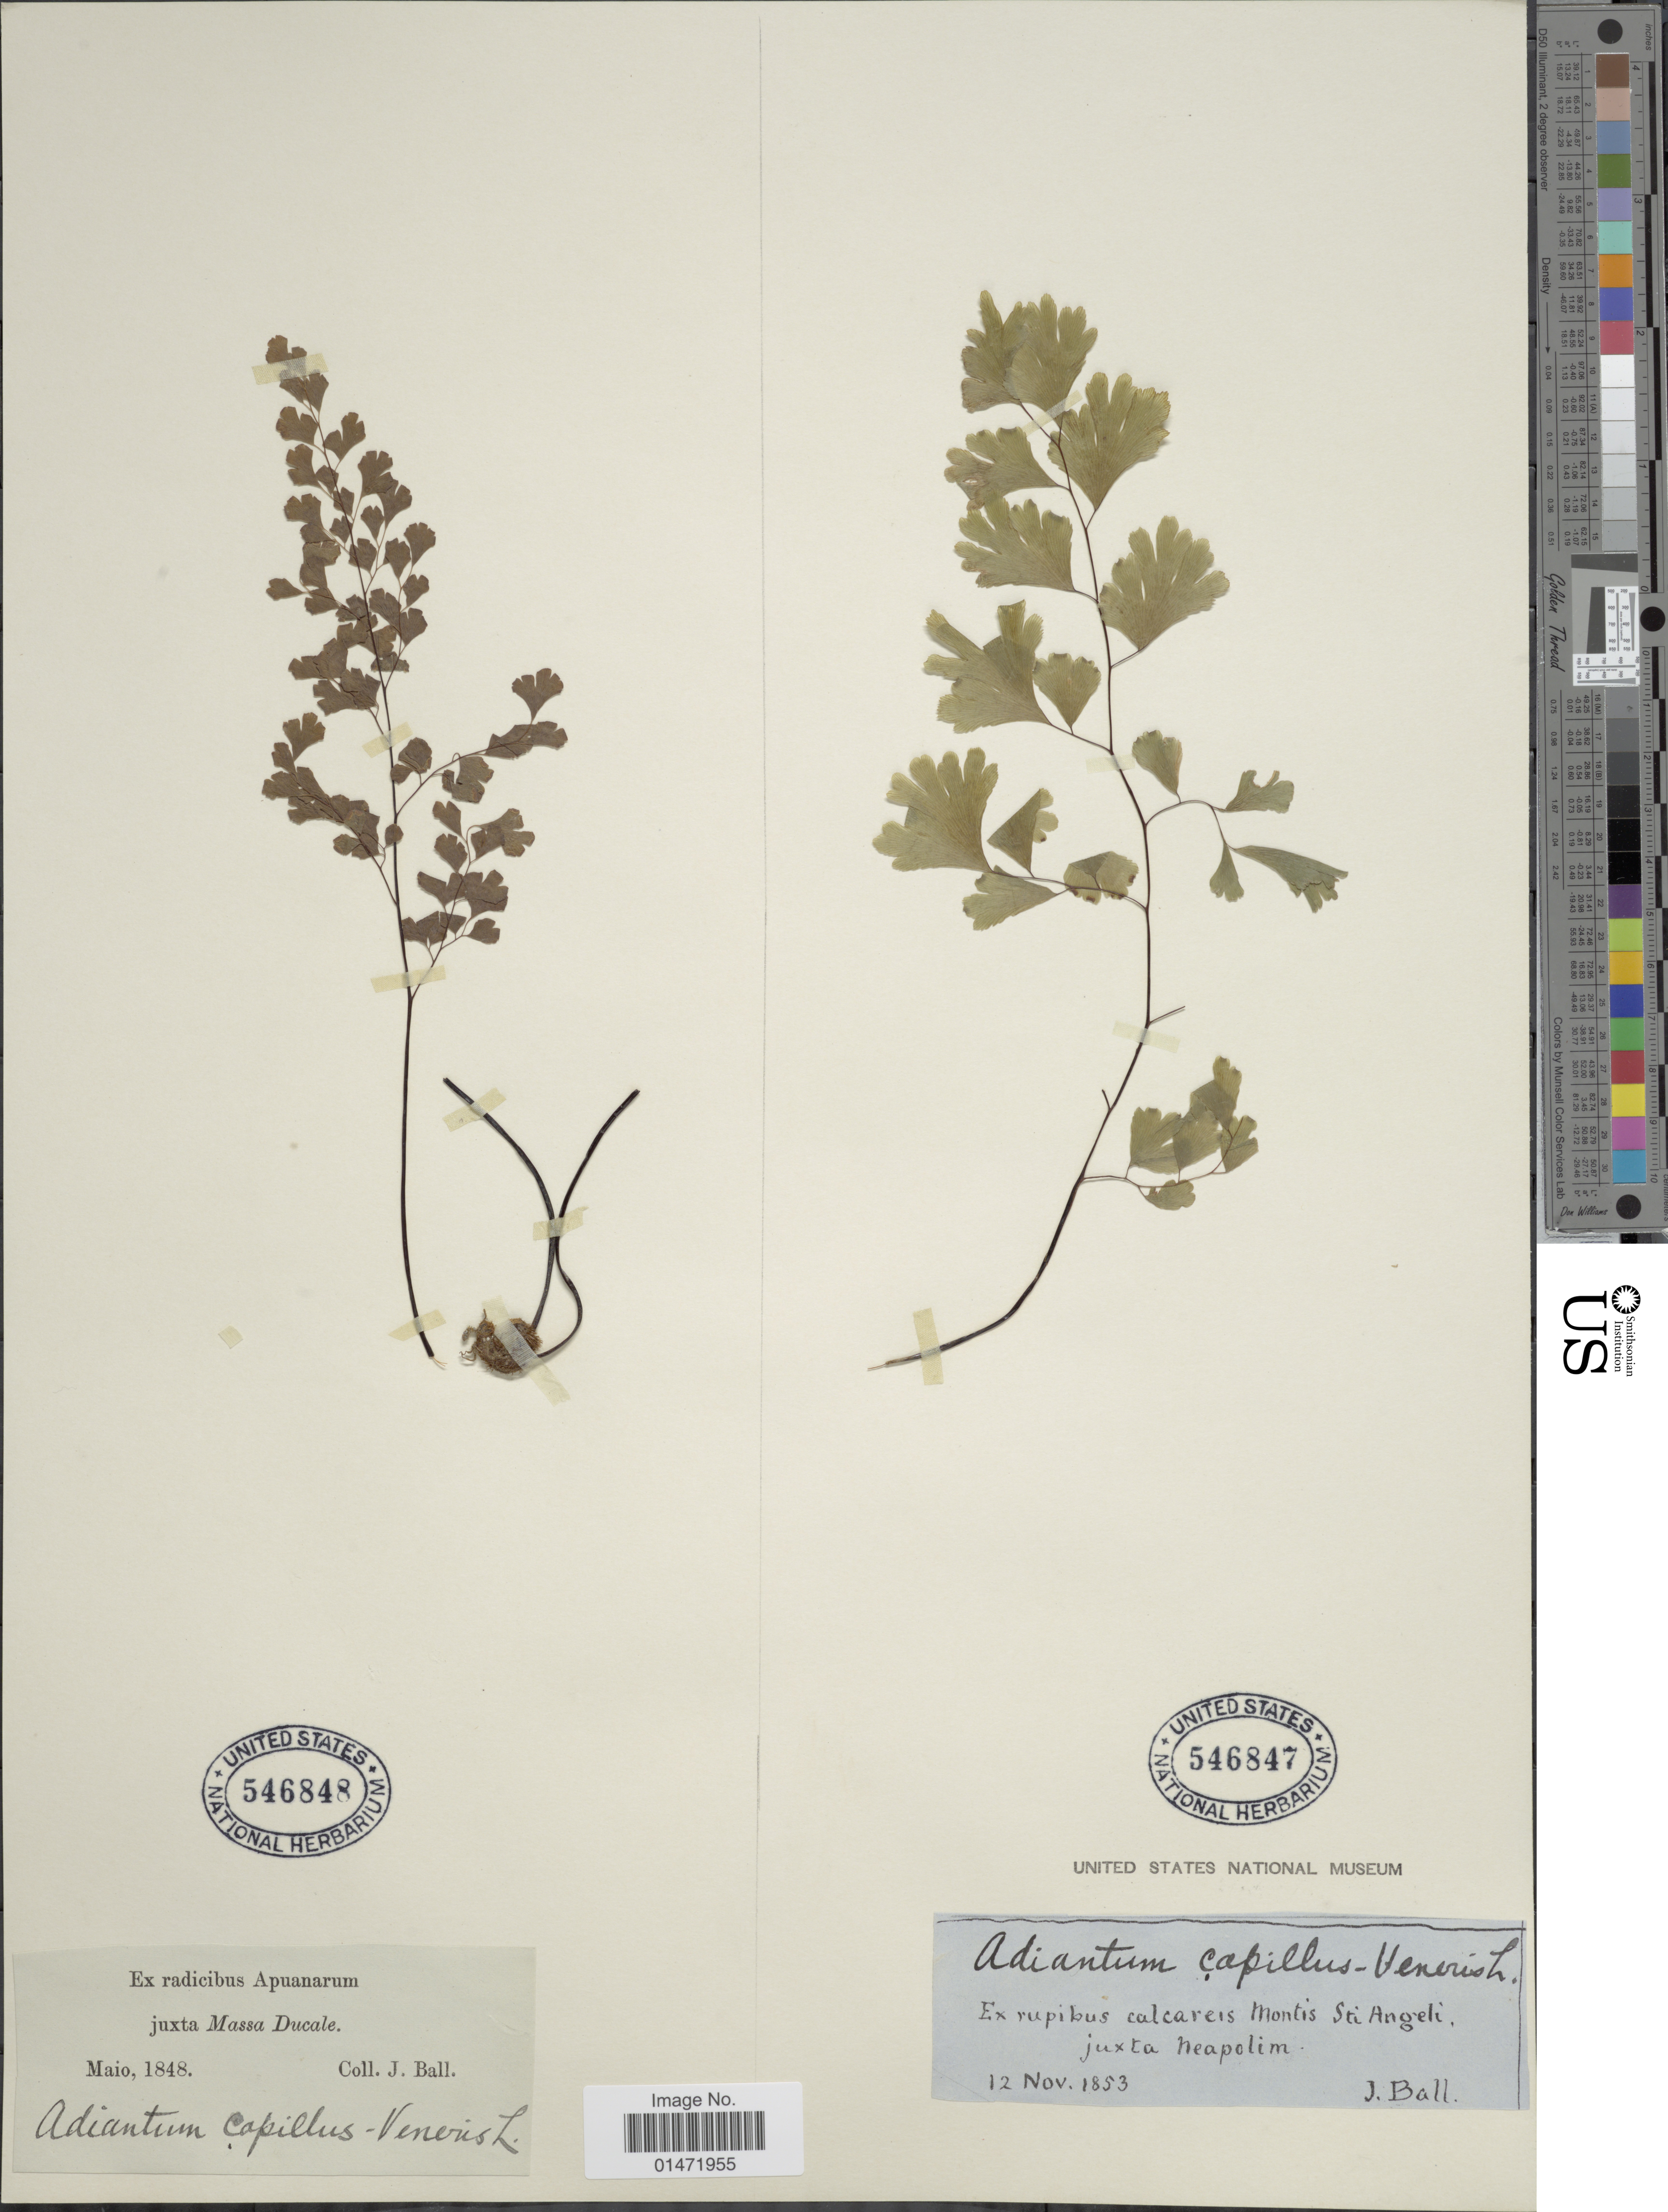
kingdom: Plantae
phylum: Tracheophyta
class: Polypodiopsida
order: Polypodiales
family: Pteridaceae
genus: Adiantum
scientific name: Adiantum capillus-veneris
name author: L.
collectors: J. Ball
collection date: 1853-11-12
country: Italy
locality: Ex rupibus calcareis Montis Sti Angeli, juxta Neapolim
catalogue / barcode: US 546847